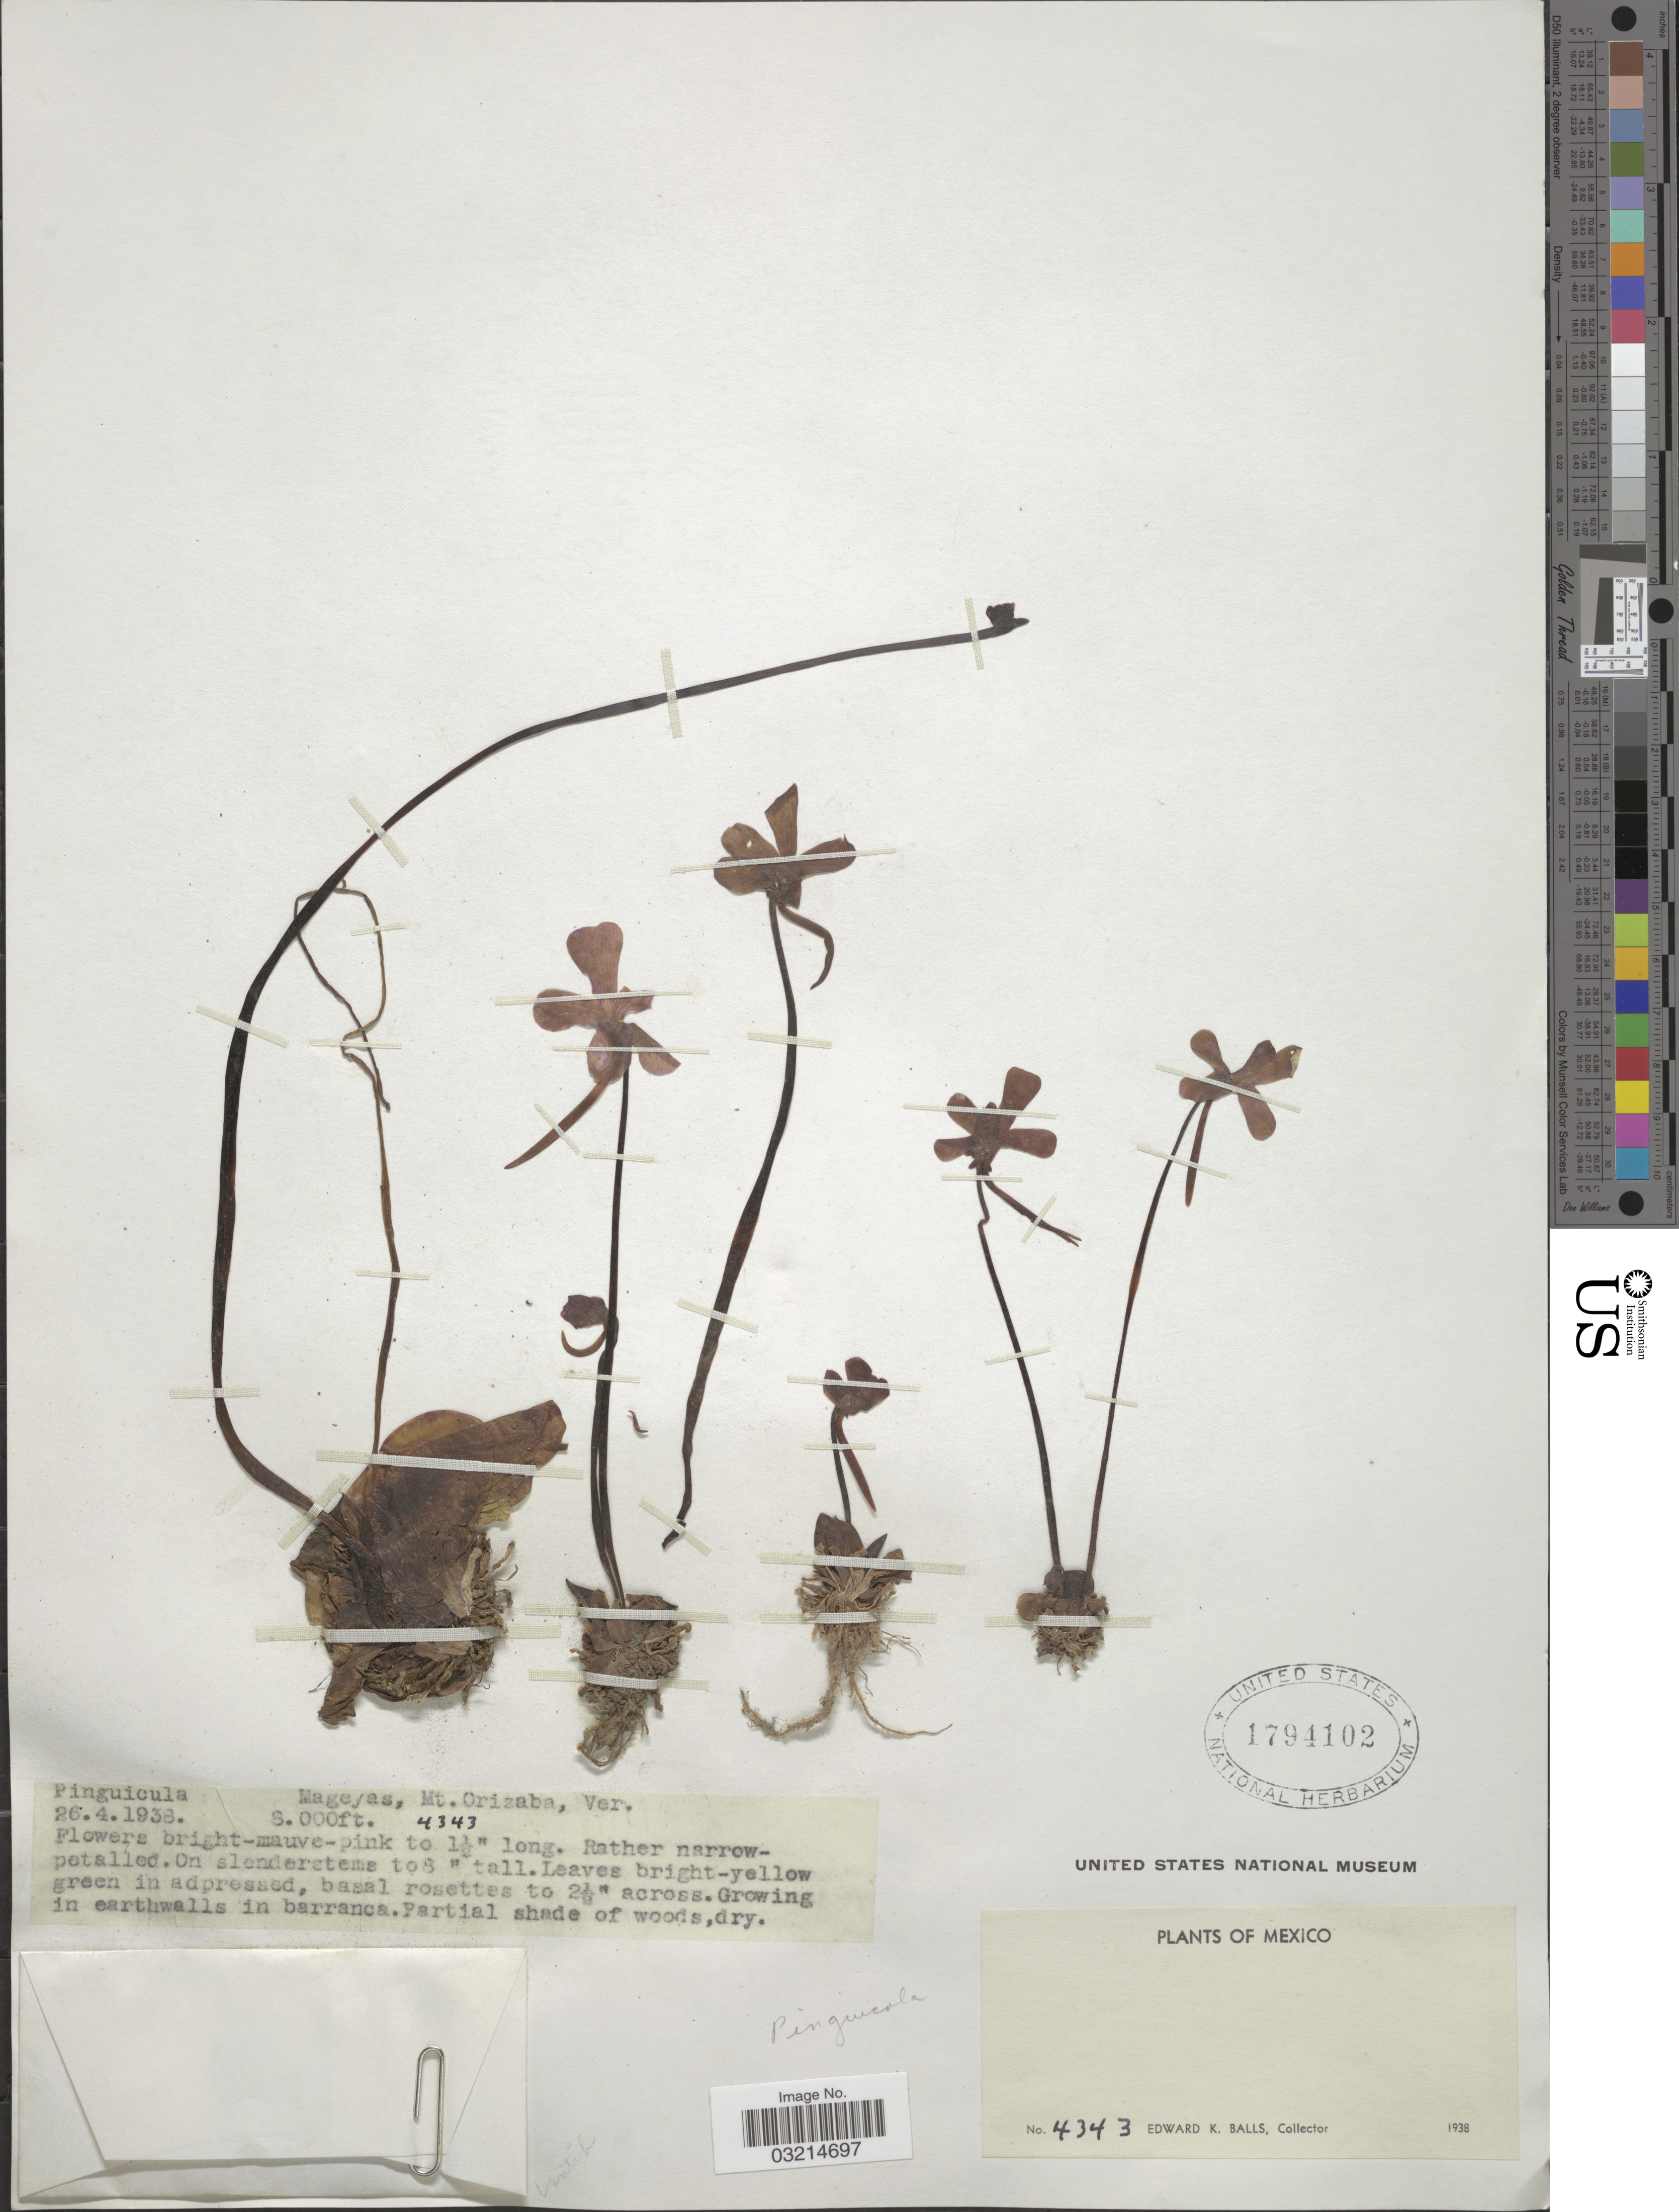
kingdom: Plantae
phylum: Tracheophyta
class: Magnoliopsida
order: Lamiales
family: Lentibulariaceae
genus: Pinguicula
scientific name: Pinguicula sp.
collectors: E. K. Balls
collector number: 4343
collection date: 1938-04-26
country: Mexico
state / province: Veracruz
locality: Pinguicula, Mageyas, Mt. Orizaba., Ver.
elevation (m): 2438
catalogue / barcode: US 1794102